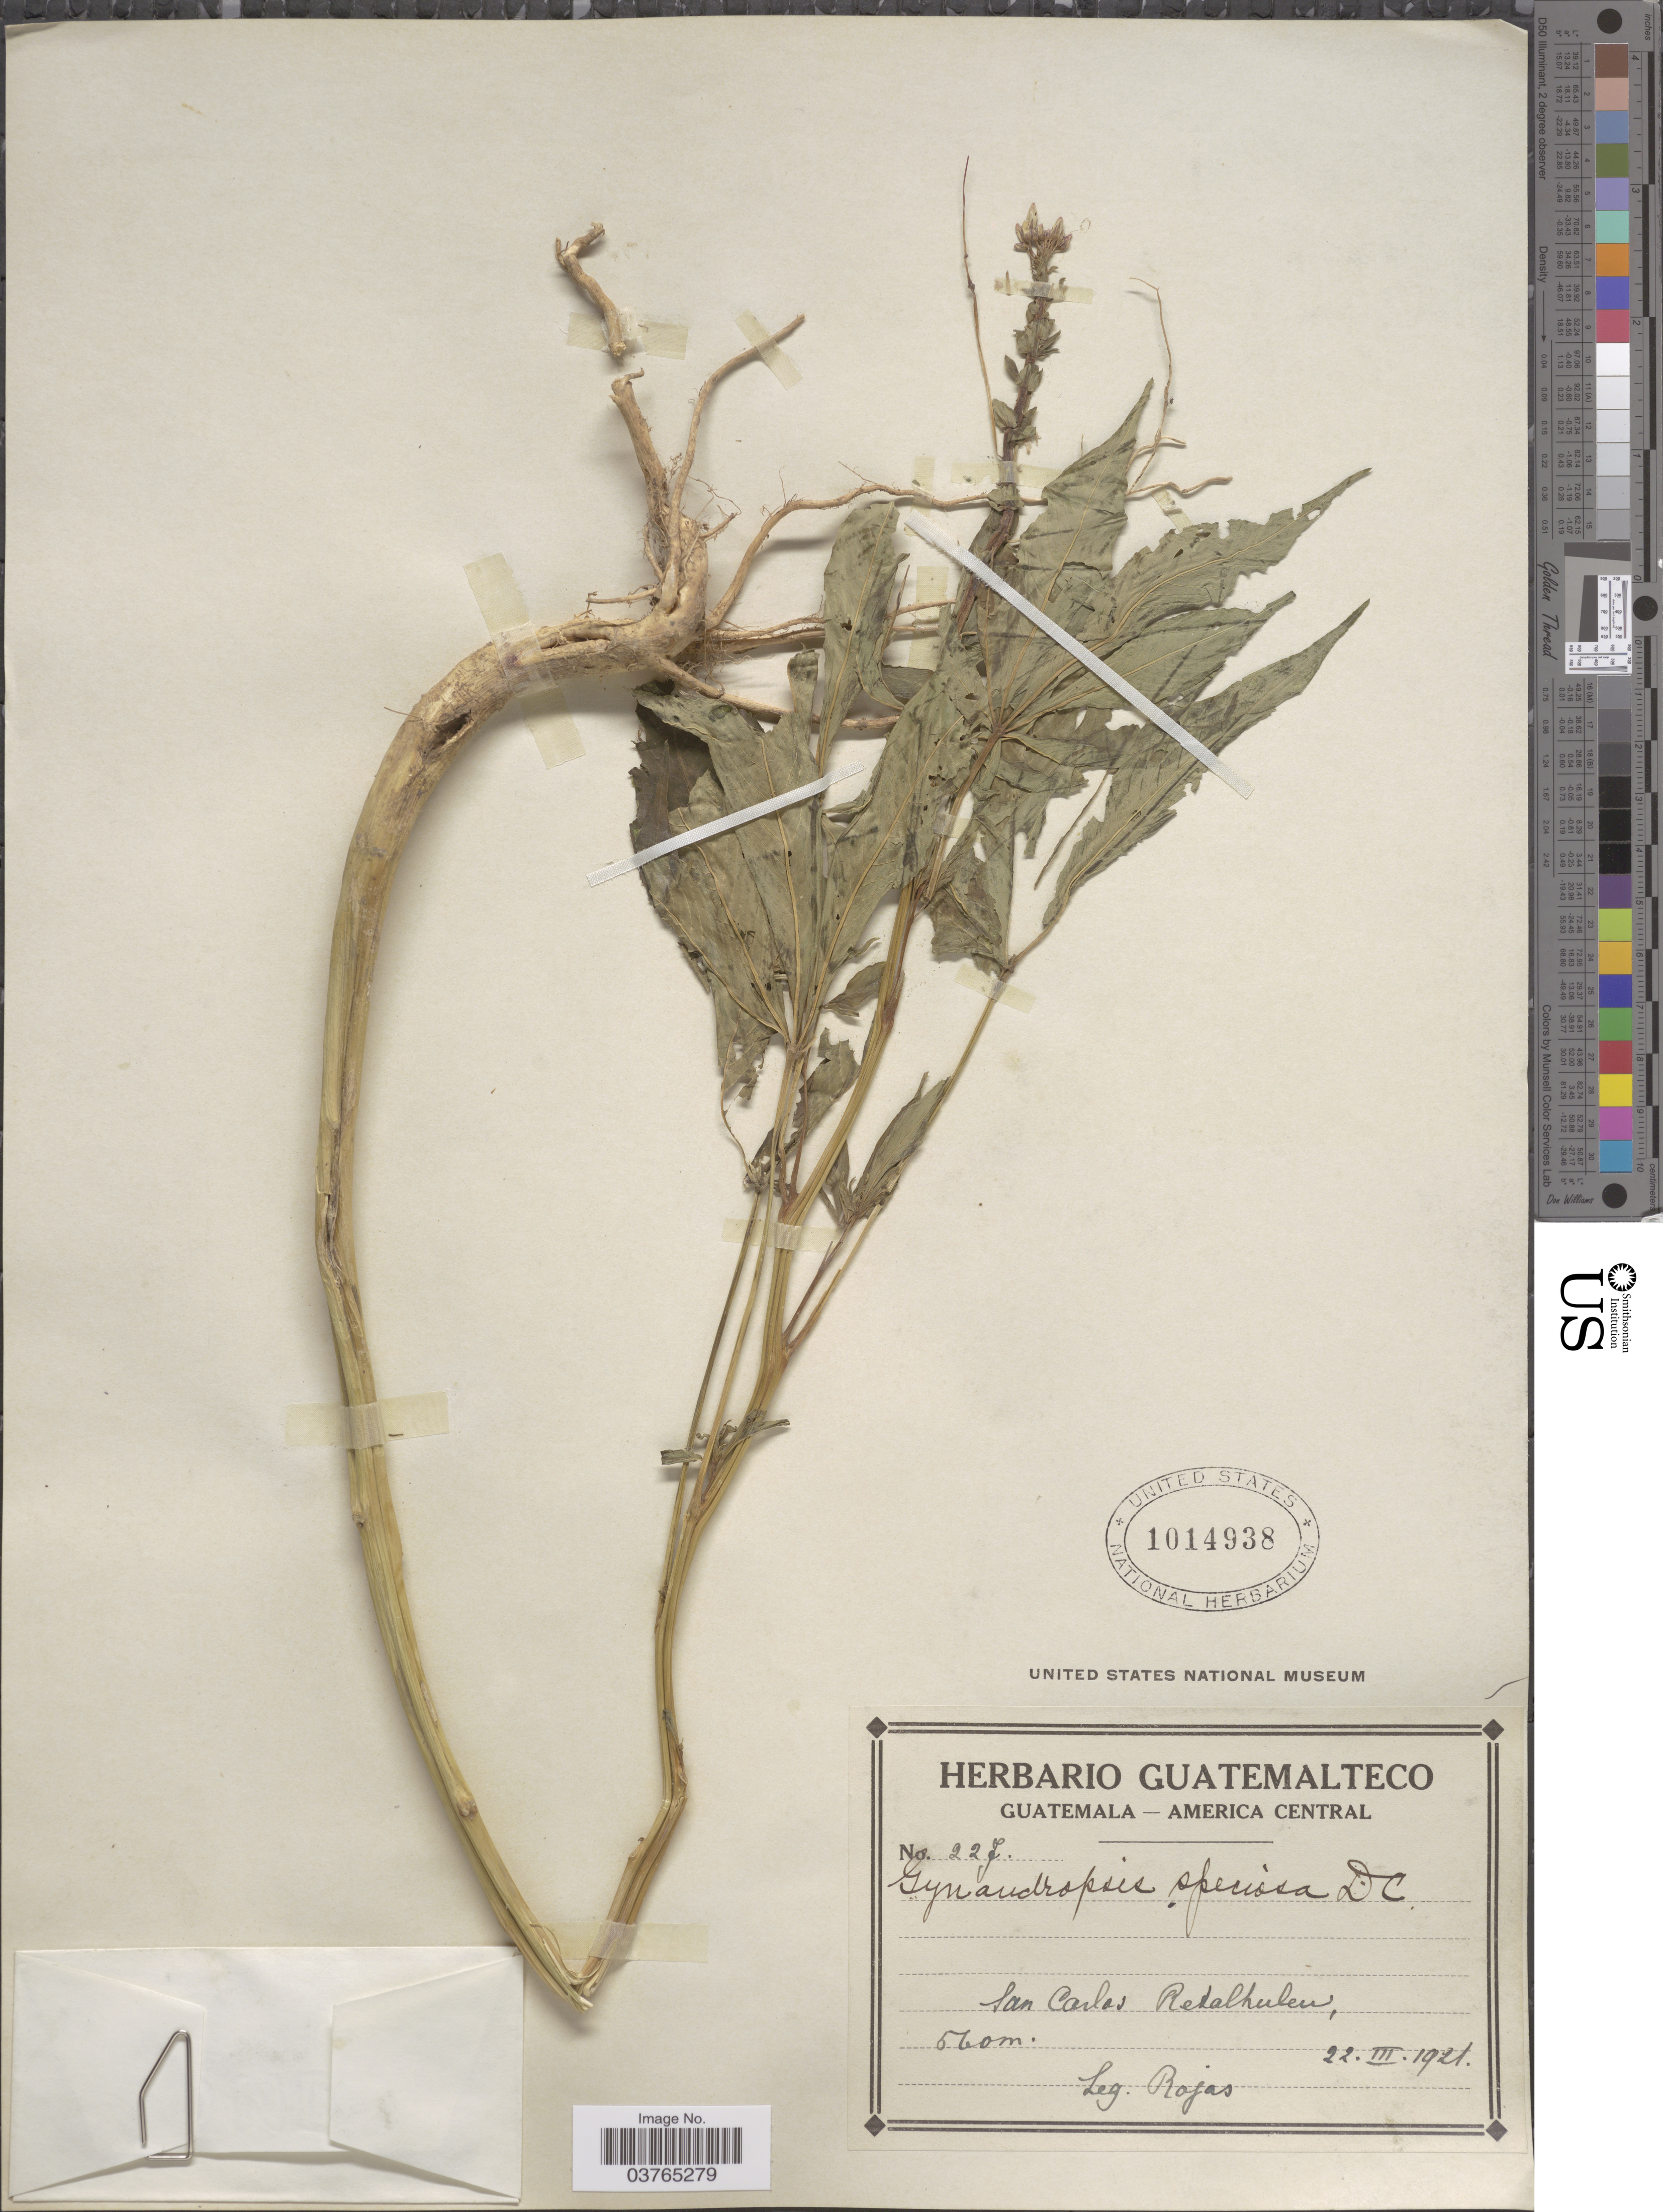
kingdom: Plantae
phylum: Tracheophyta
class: Magnoliopsida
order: Brassicales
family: Cleomaceae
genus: Cleoserrata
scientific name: Cleoserrata speciosa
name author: (Raf.) Iltis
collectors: Rojas, --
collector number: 227*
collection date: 1921-03-22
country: Guatemala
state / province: Retalhuleu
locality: San Carlos.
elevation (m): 560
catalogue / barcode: US 1014938